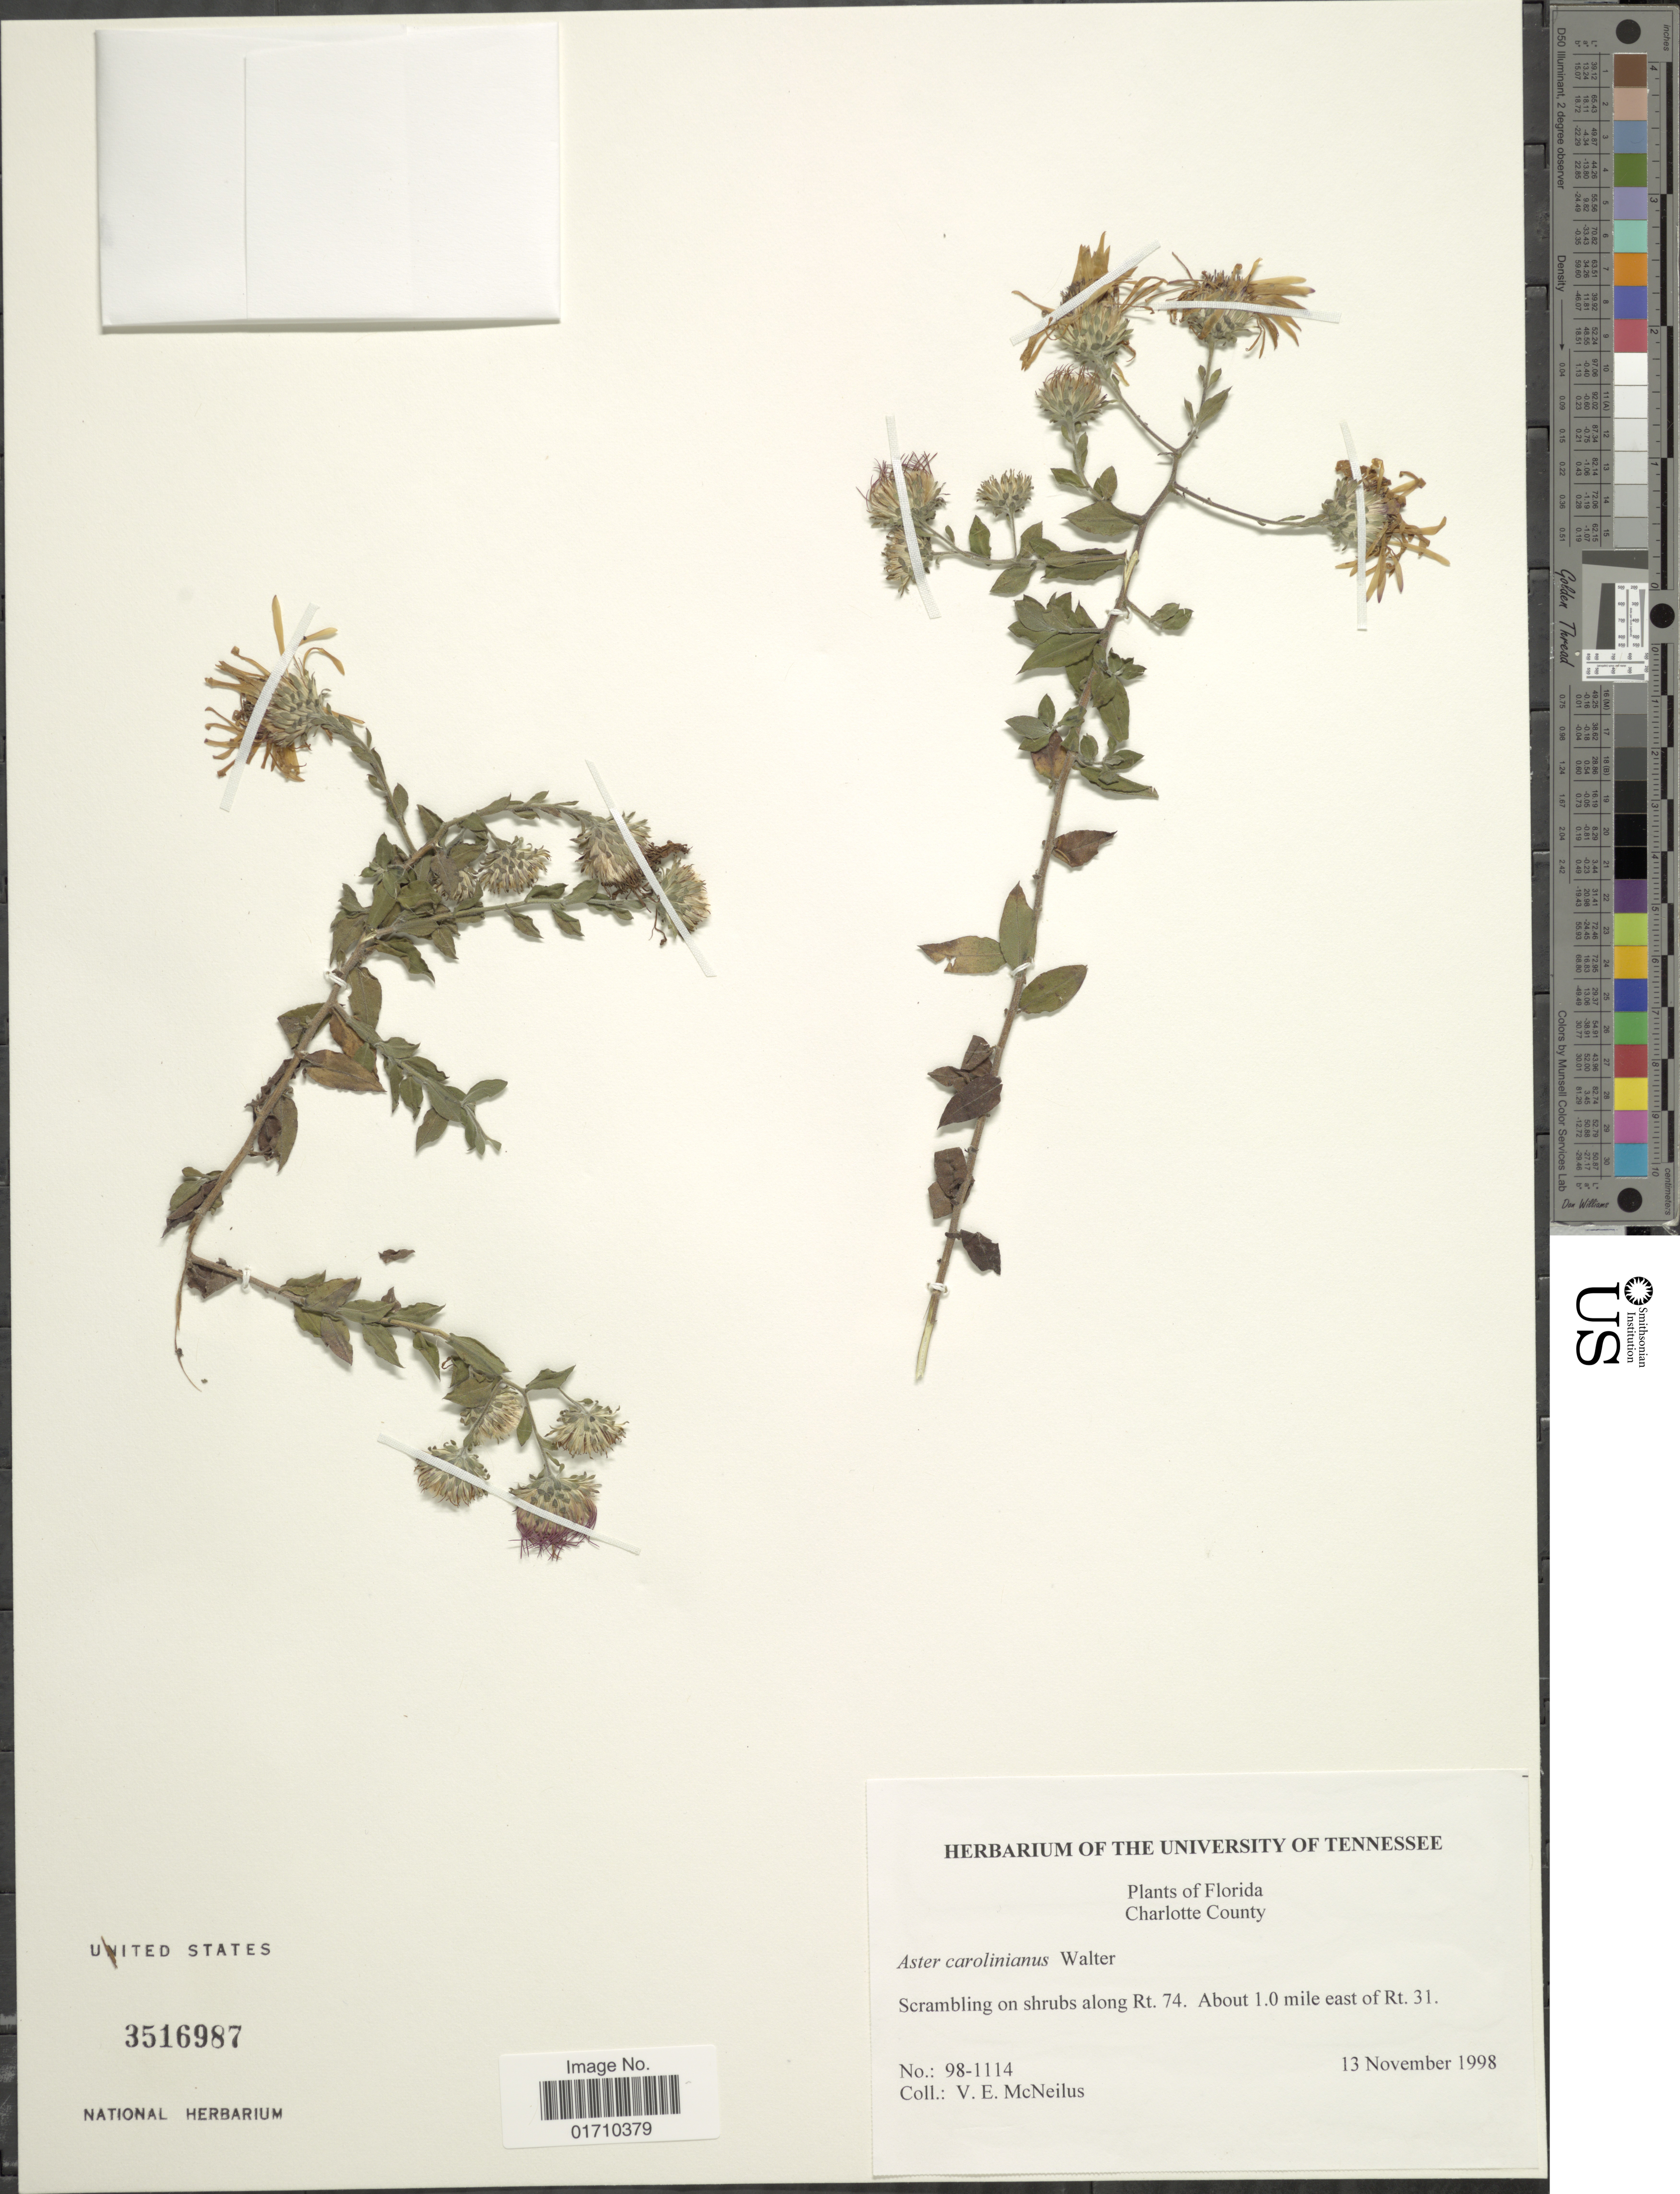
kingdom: Plantae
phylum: Tracheophyta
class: Magnoliopsida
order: Asterales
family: Asteraceae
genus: Ampelaster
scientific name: Ampelaster carolinianus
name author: (Walter) G.L. Nesom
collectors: V. Mcneilus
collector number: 98-1114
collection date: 1998-11-13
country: United States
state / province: Florida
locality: Charlotte County, Scrambling on shrubs along Rt. 74. About 1.0 mile east of Rt. 31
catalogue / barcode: US 3516987